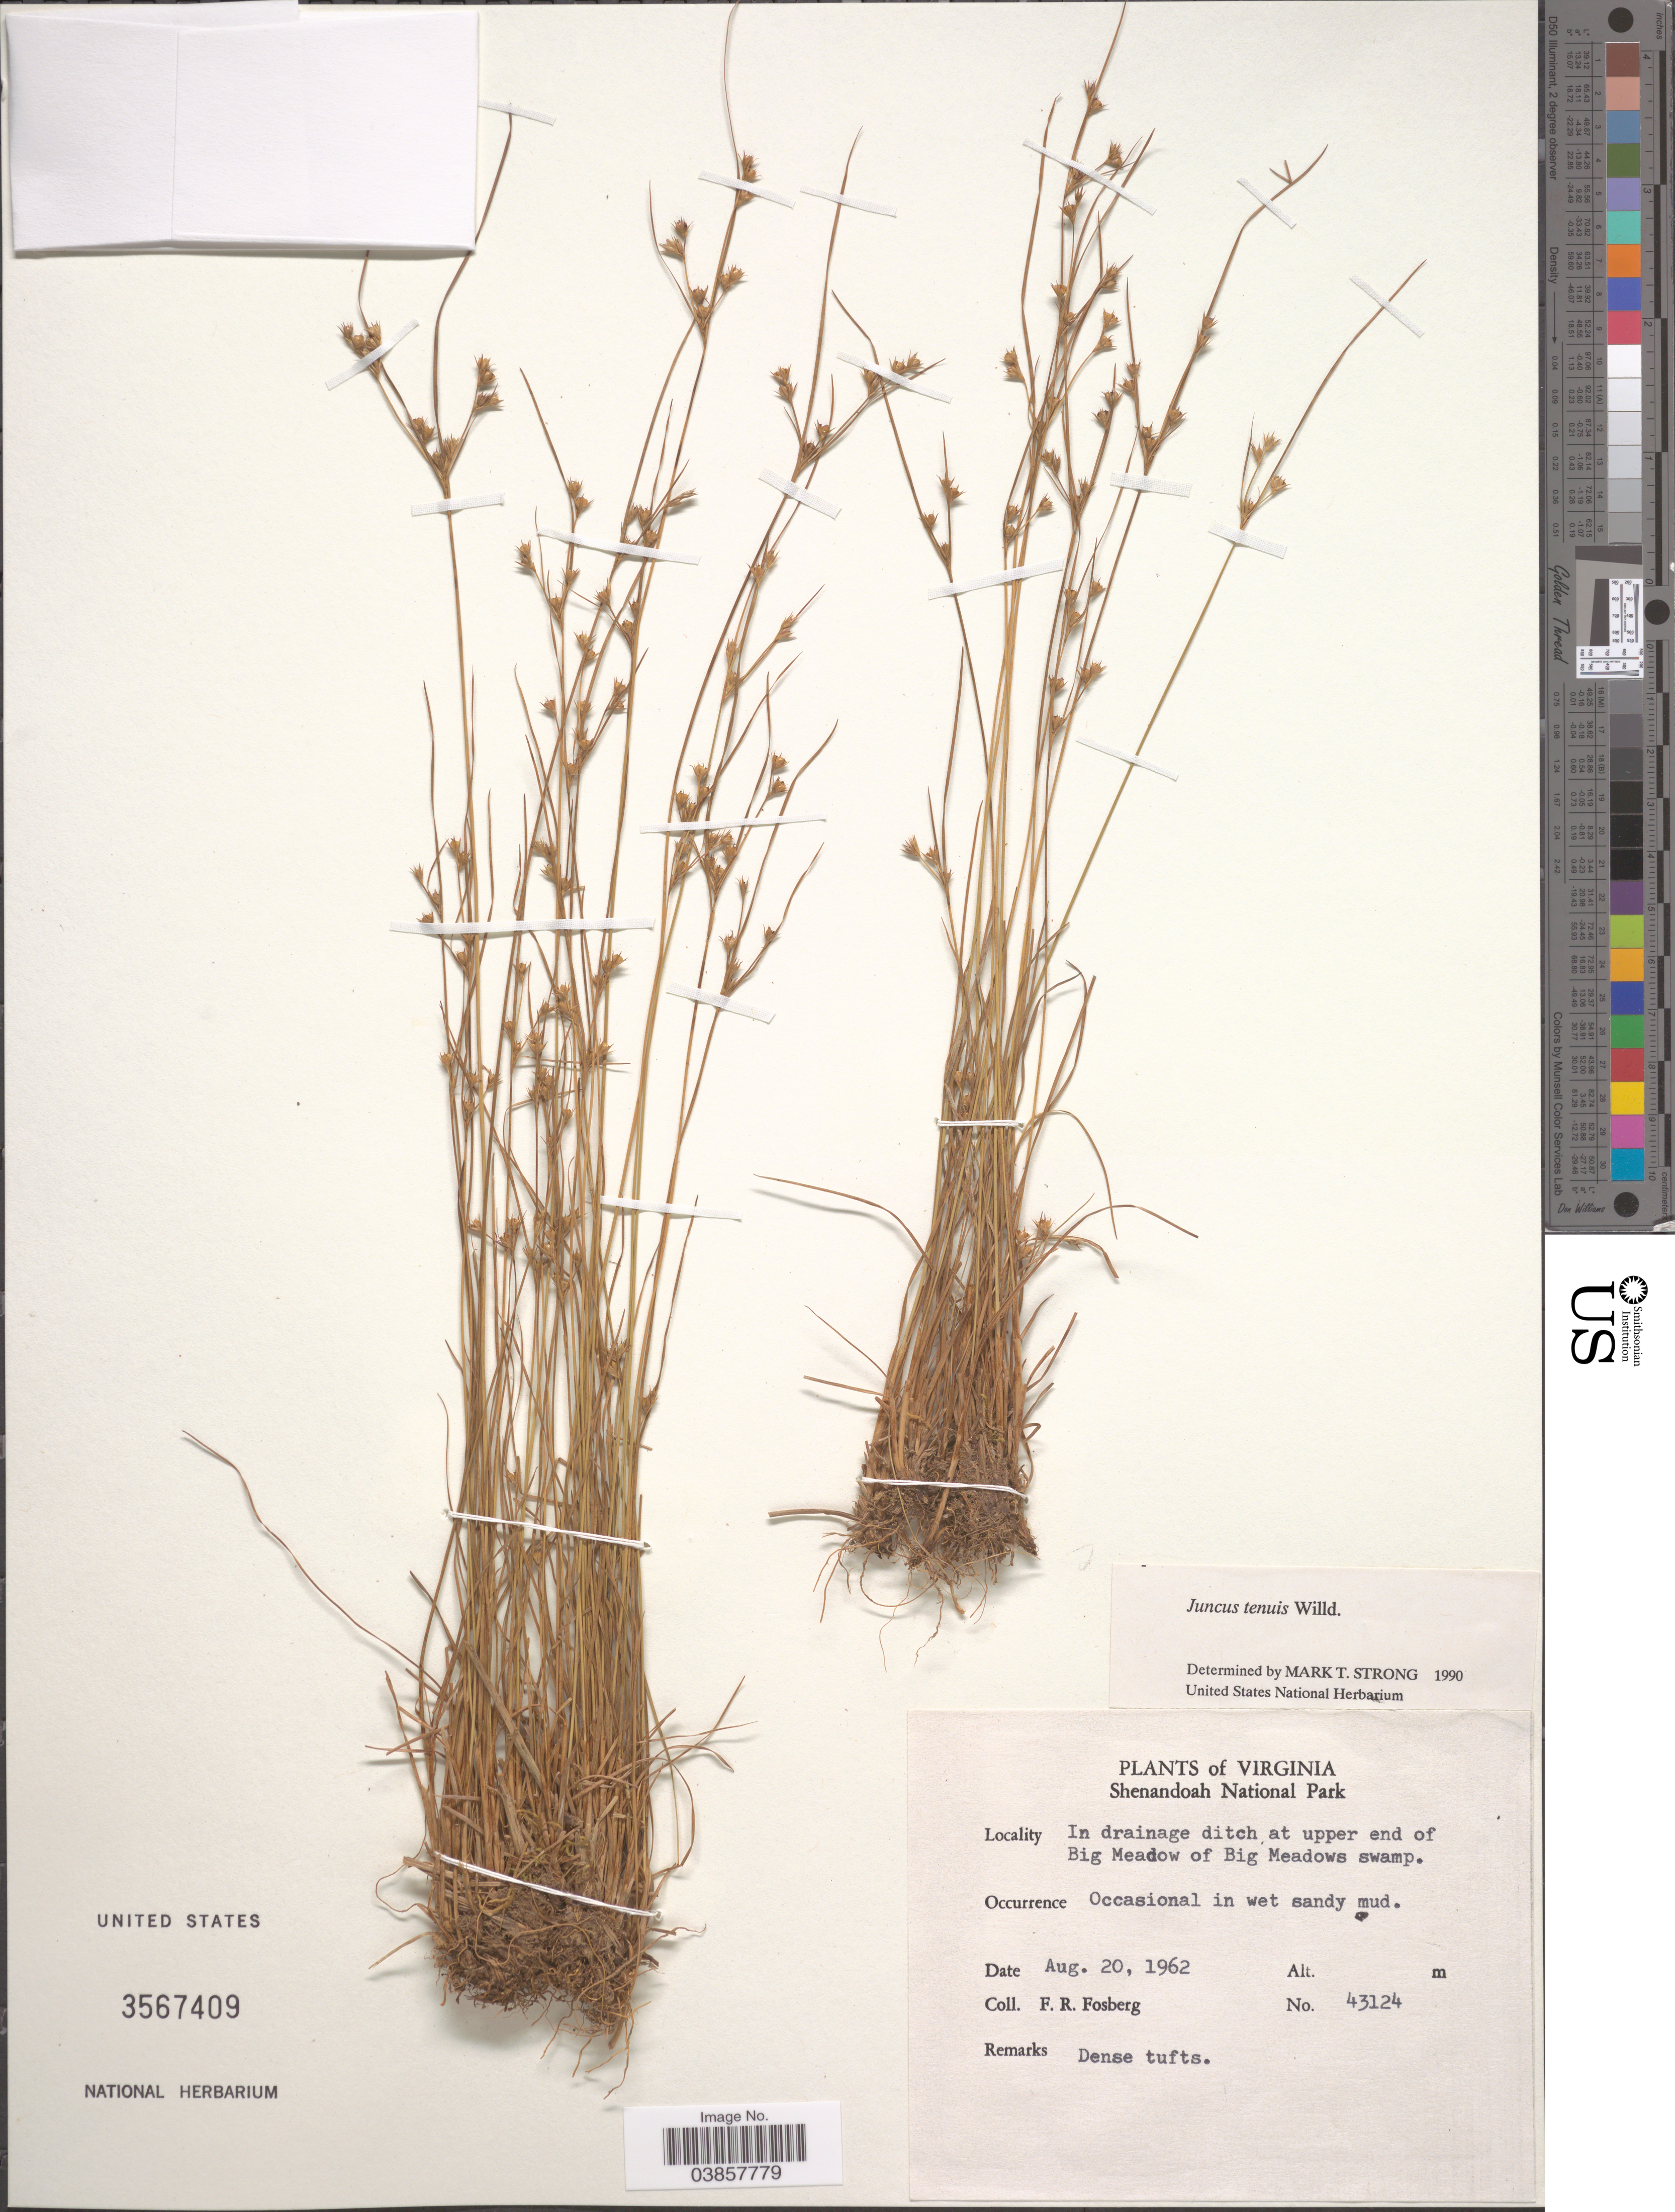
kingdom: Plantae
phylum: Tracheophyta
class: Liliopsida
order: Poales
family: Juncaceae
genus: Juncus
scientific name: Juncus tenuis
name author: Willd.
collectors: F. R. Fosberg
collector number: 43124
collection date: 1962-08-20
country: United States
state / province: Virginia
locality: Shenandoah National Park. In drainage ditch at upper end of Big Meadow of Big Meadows swamp.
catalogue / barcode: US 3567409